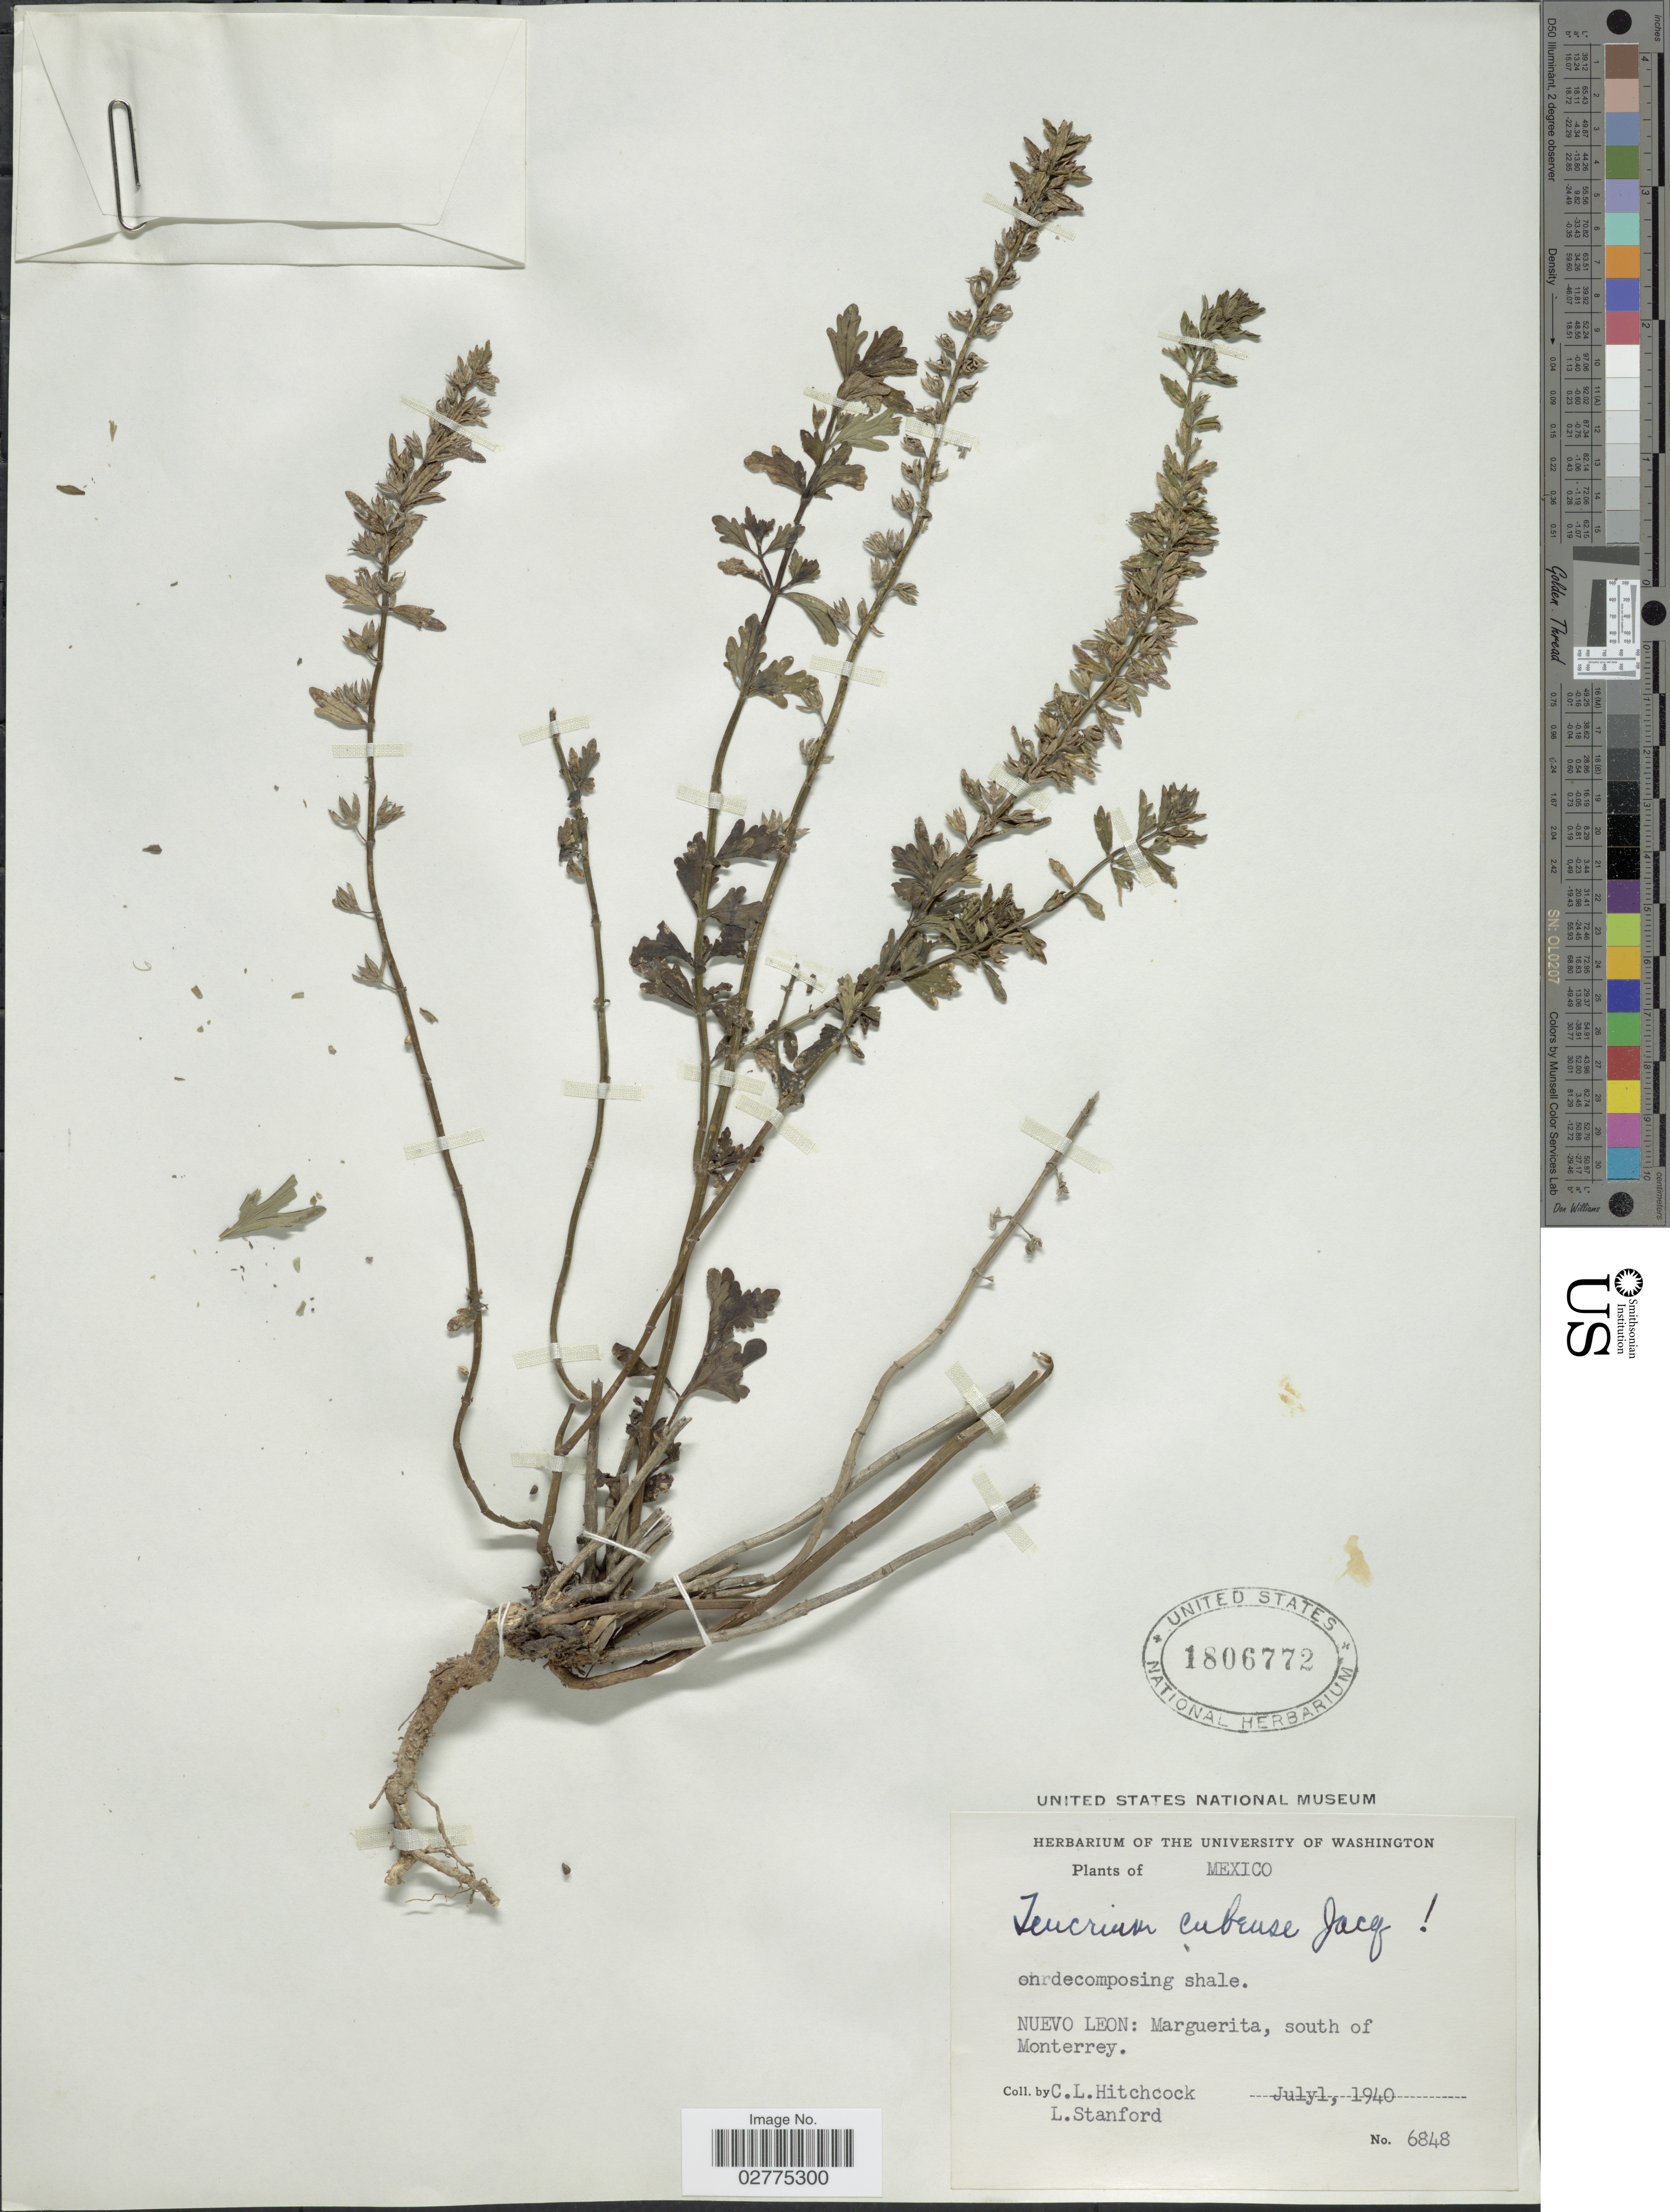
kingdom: Plantae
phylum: Tracheophyta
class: Magnoliopsida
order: Lamiales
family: Lamiaceae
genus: Teucrium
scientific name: Teucrium cubense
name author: Jacq.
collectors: C. L. Hitchcock & L. R. Stanford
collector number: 6848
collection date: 1940-07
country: Mexico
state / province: Nuevo León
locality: Nuevo Leon: Marguerita, south of Monterrey.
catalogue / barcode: US 1806772